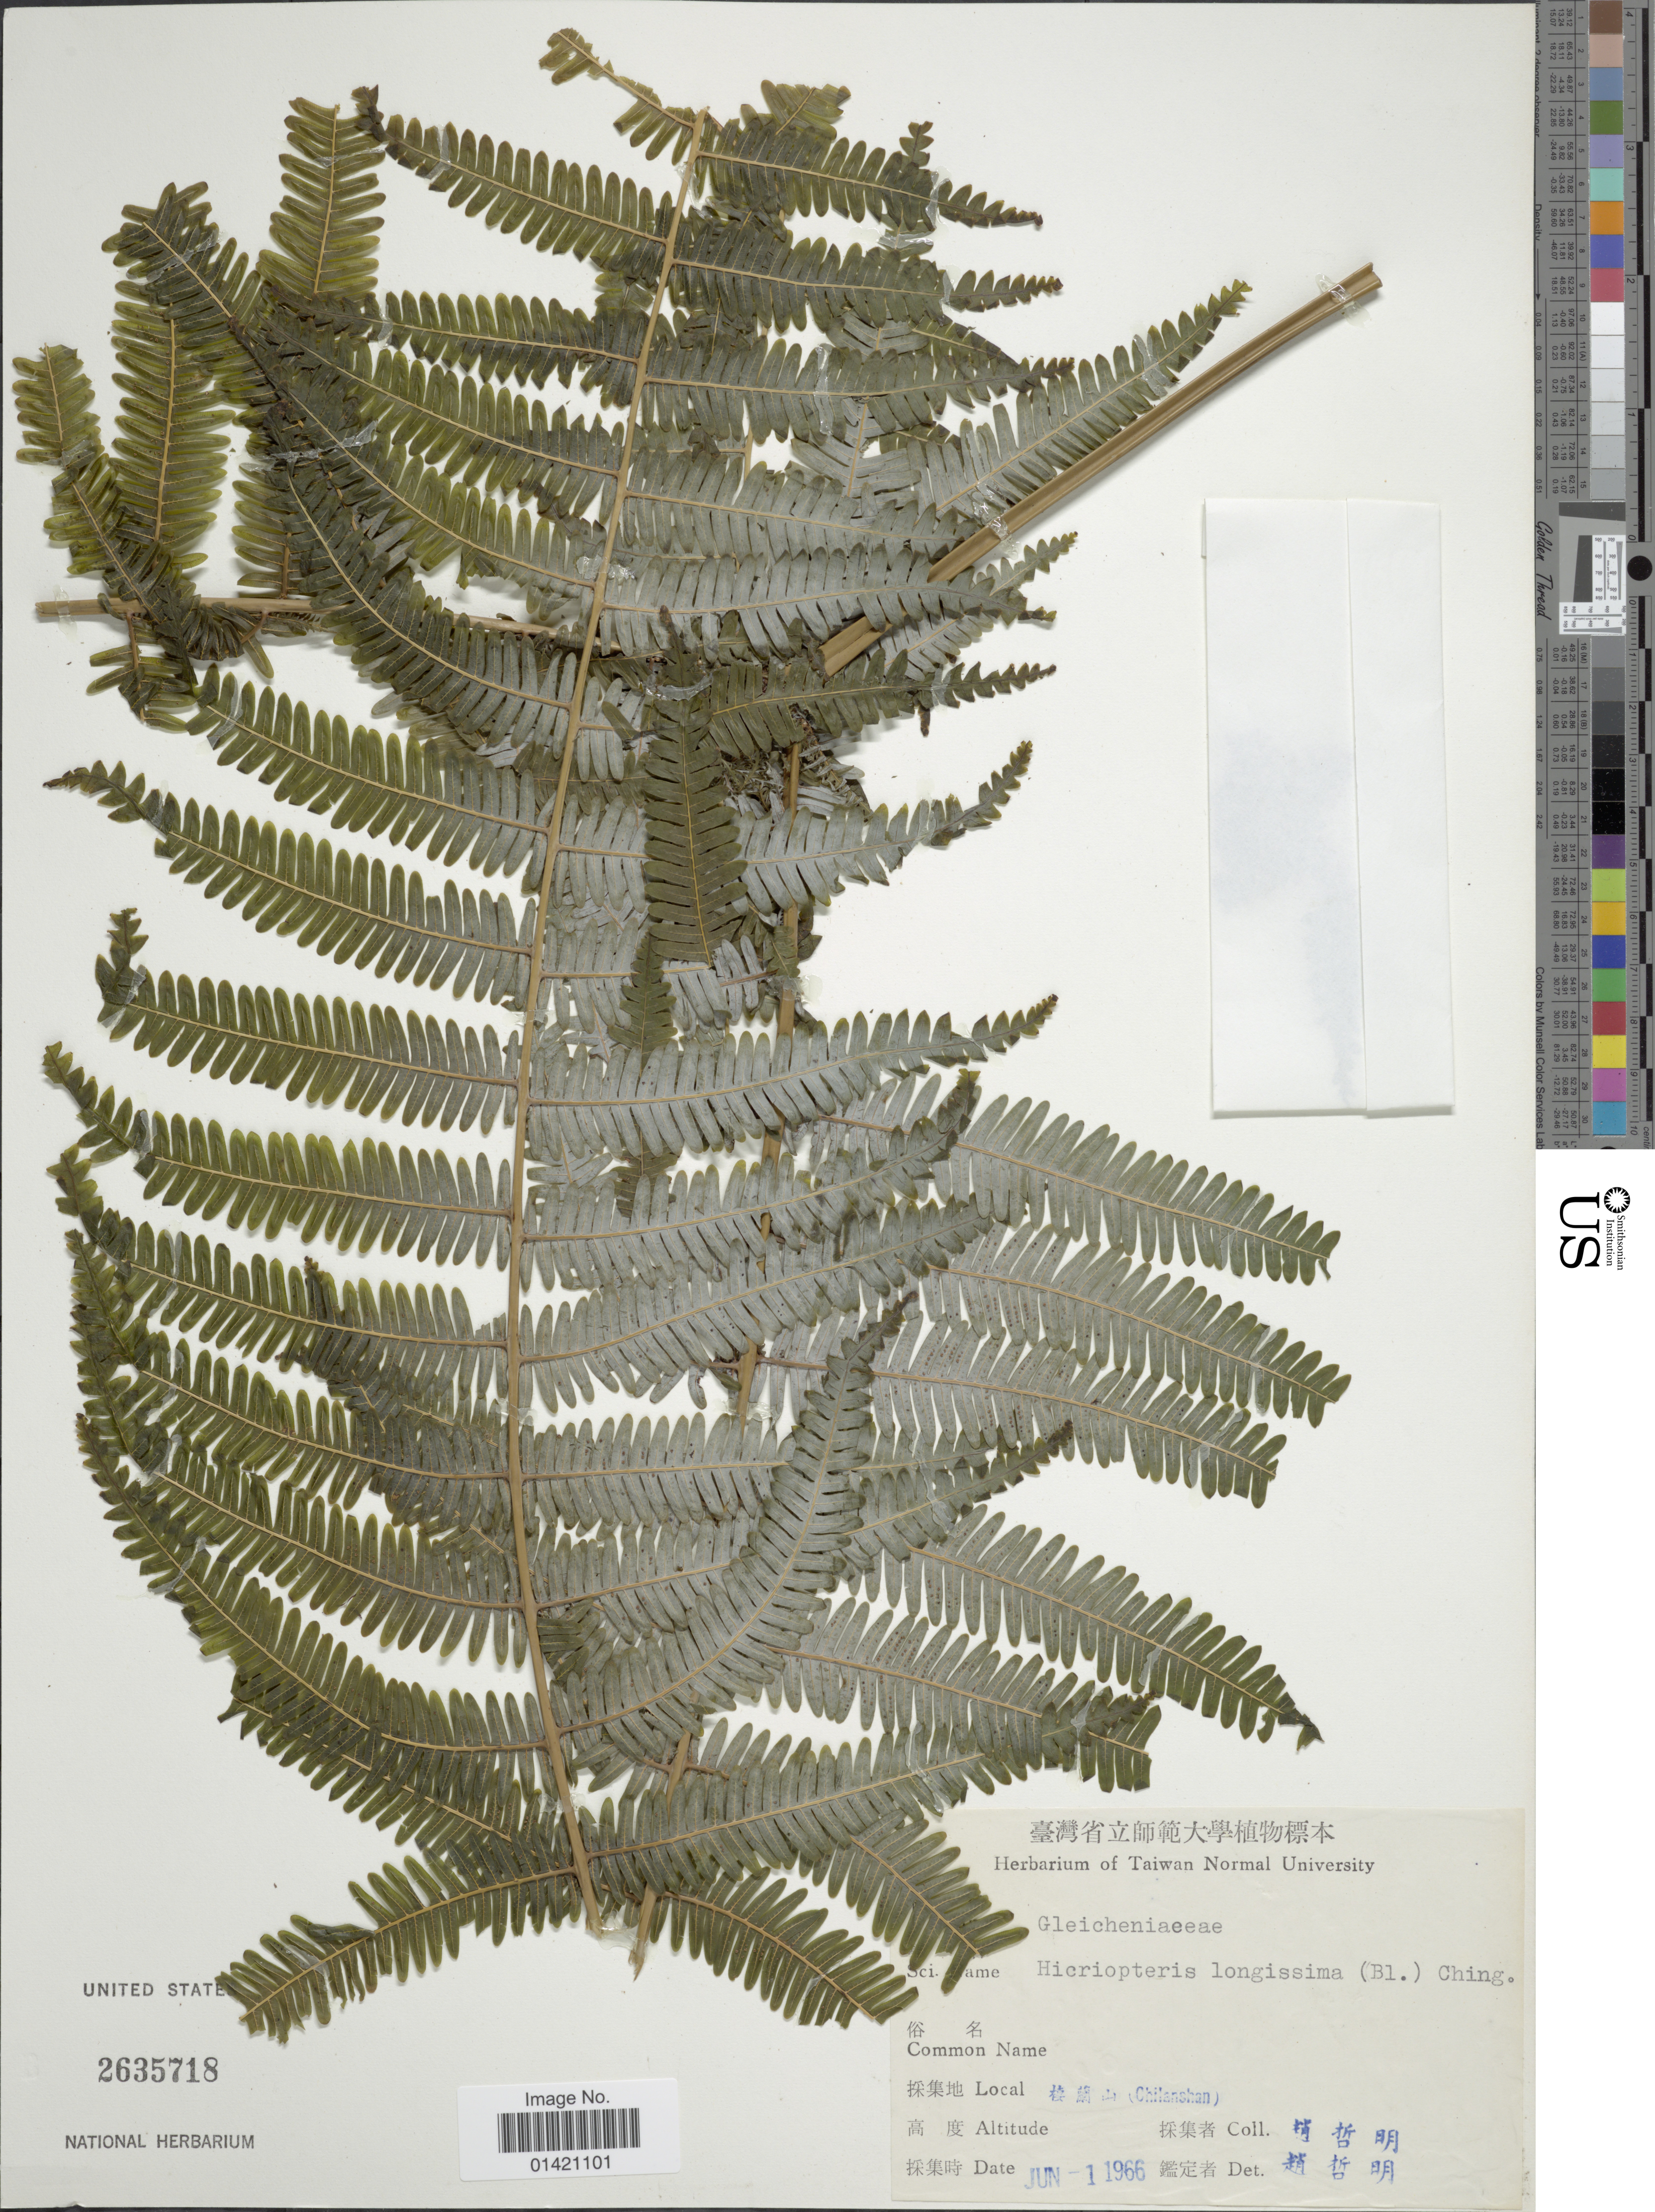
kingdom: Plantae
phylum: Tracheophyta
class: Polypodiopsida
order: Gleicheniales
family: Gleicheniaceae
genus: Diplopterygium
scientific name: Diplopterygium longissimum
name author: (Blume) Nakai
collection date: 1966-06-01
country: Taiwan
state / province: Yilan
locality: Chilanshan.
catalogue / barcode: US 2635718